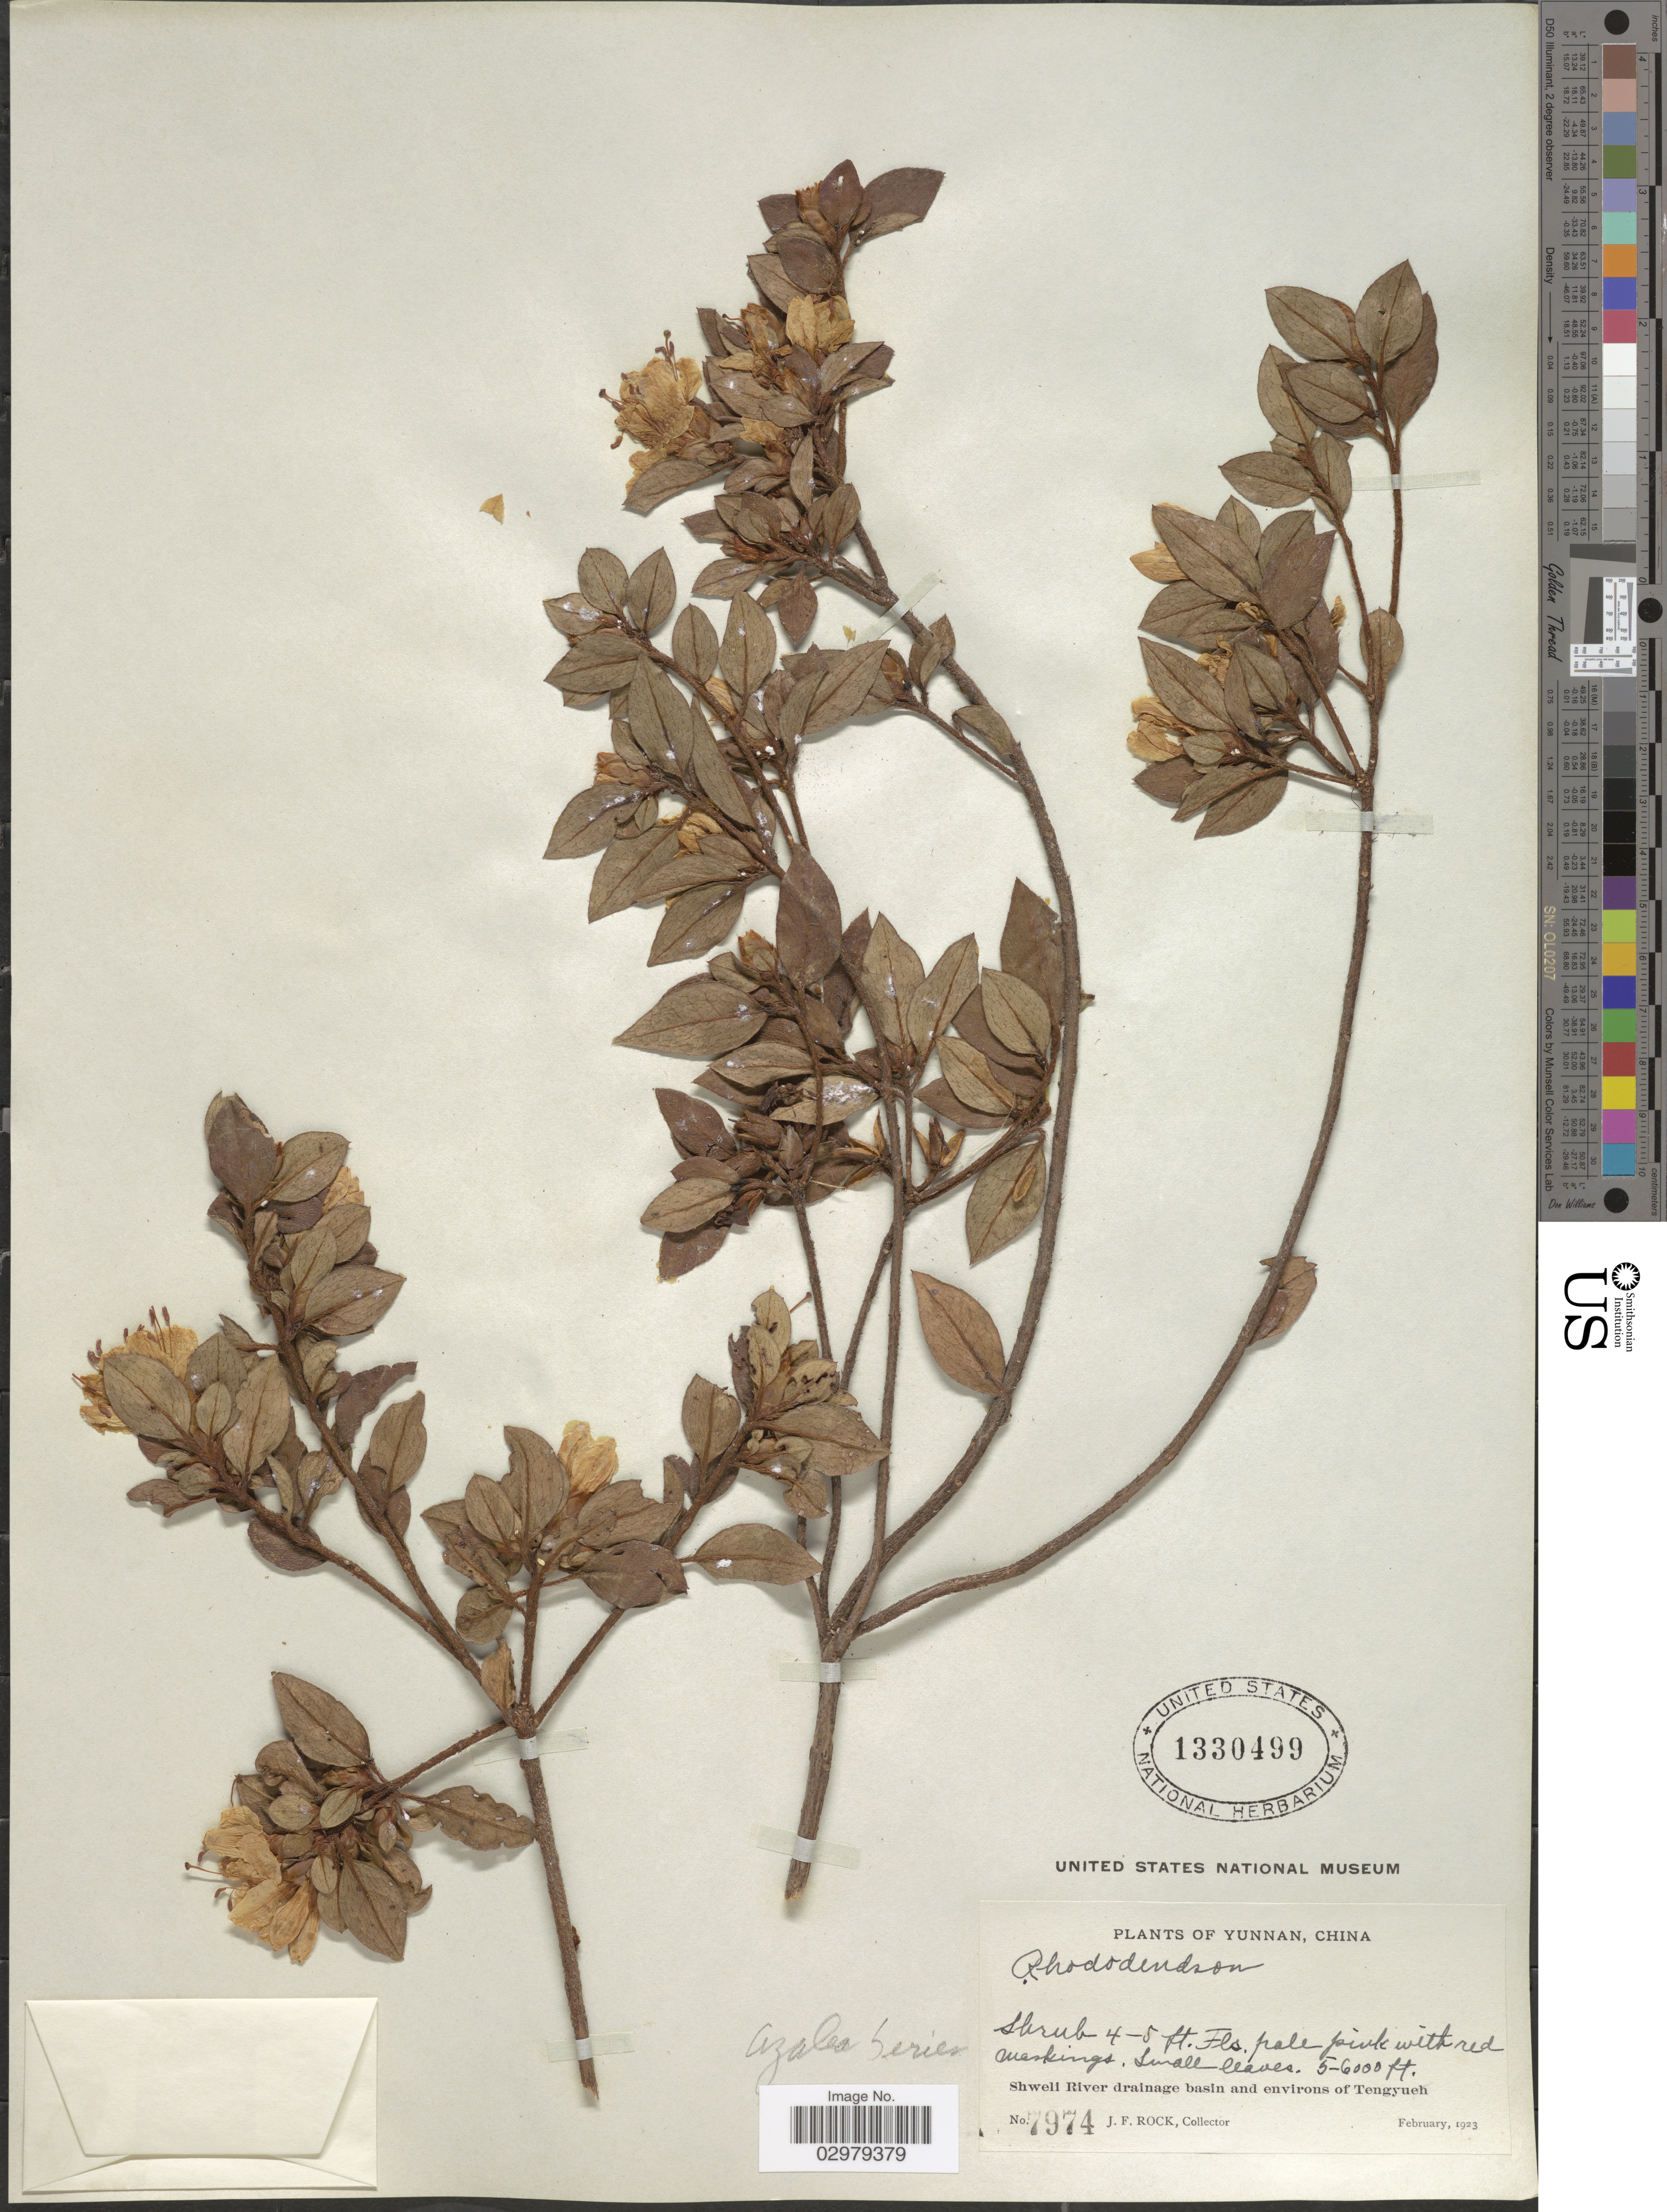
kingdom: Plantae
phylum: Tracheophyta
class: Magnoliopsida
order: Ericales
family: Ericaceae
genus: Rhododendron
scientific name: Rhododendron sp.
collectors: J. Rock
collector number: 7974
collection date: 1923-02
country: China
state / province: Yunnan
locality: Shweli River drainage basin and environs of Tengyueh.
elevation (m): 1524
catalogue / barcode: US 1330499